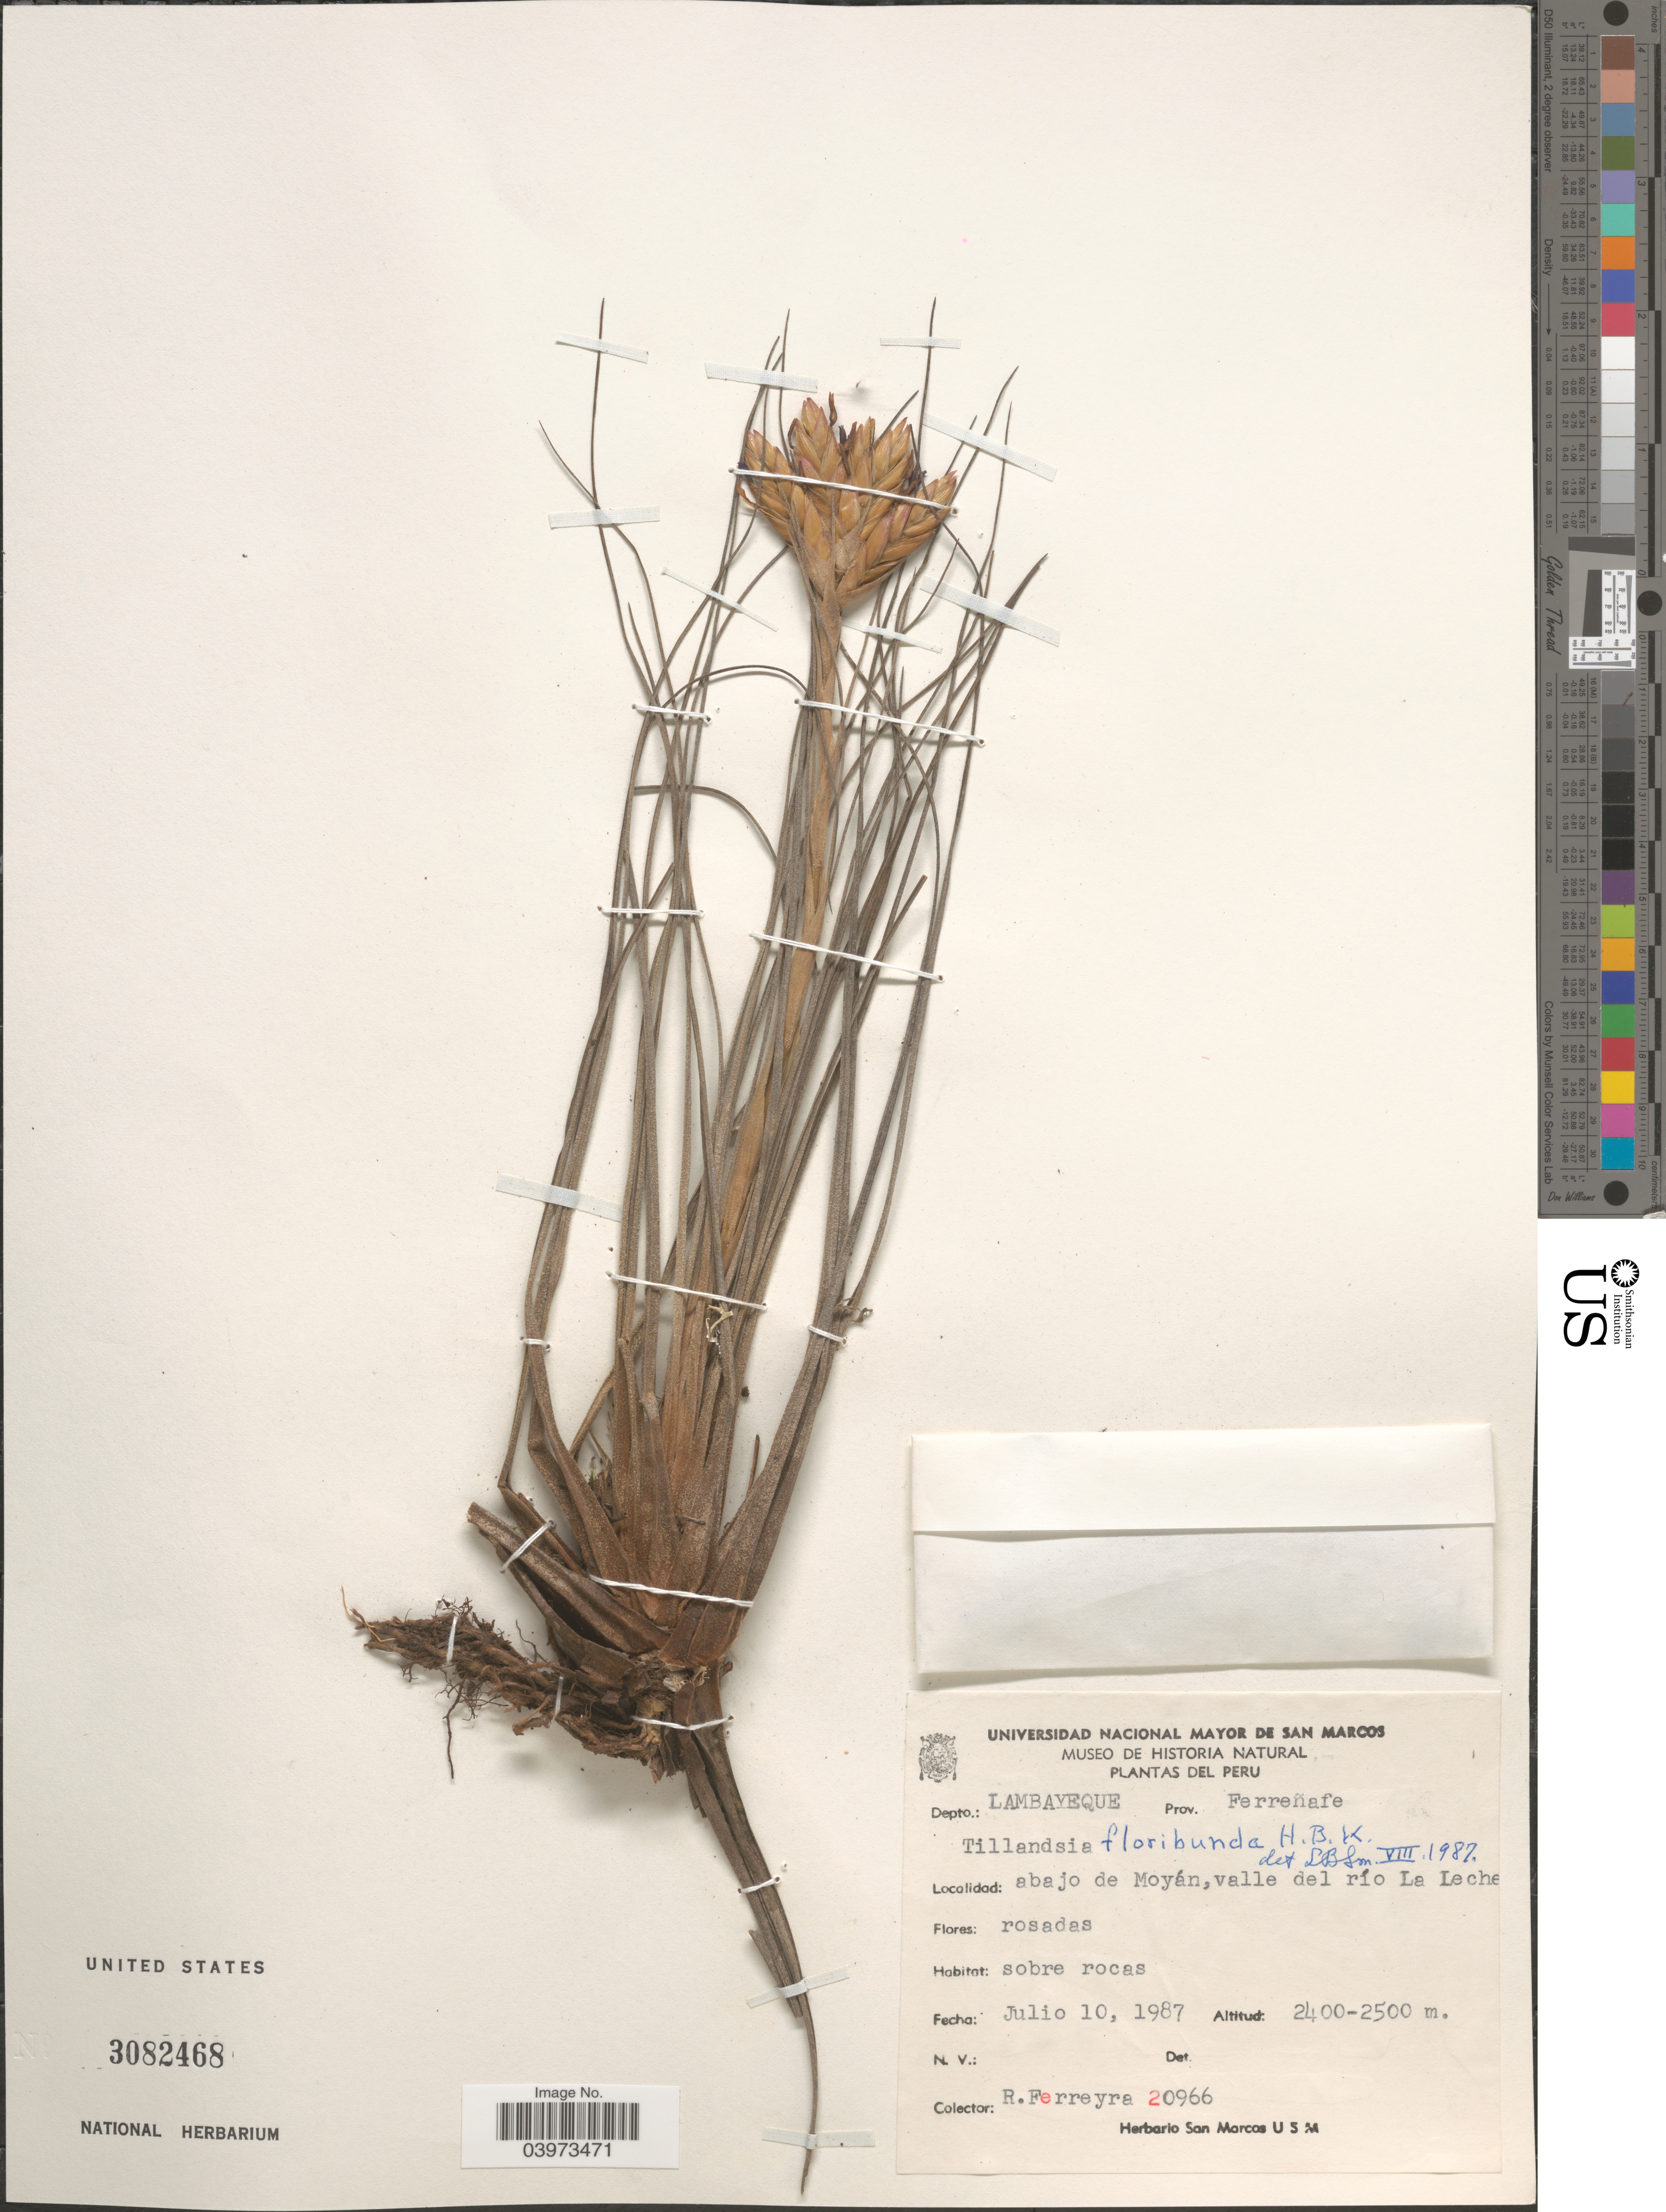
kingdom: Plantae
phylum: Tracheophyta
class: Liliopsida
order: Poales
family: Bromeliaceae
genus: Tillandsia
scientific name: Tillandsia floribunda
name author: Kunth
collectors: R. A. Ferreyra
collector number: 20966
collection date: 1987-07-10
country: Peru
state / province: Lambayeque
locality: Depto.: Lambayeque. Prov. Ferreñafe. Abajo de Moyán, valle del río La Leche.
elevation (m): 2400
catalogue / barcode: US 3082468